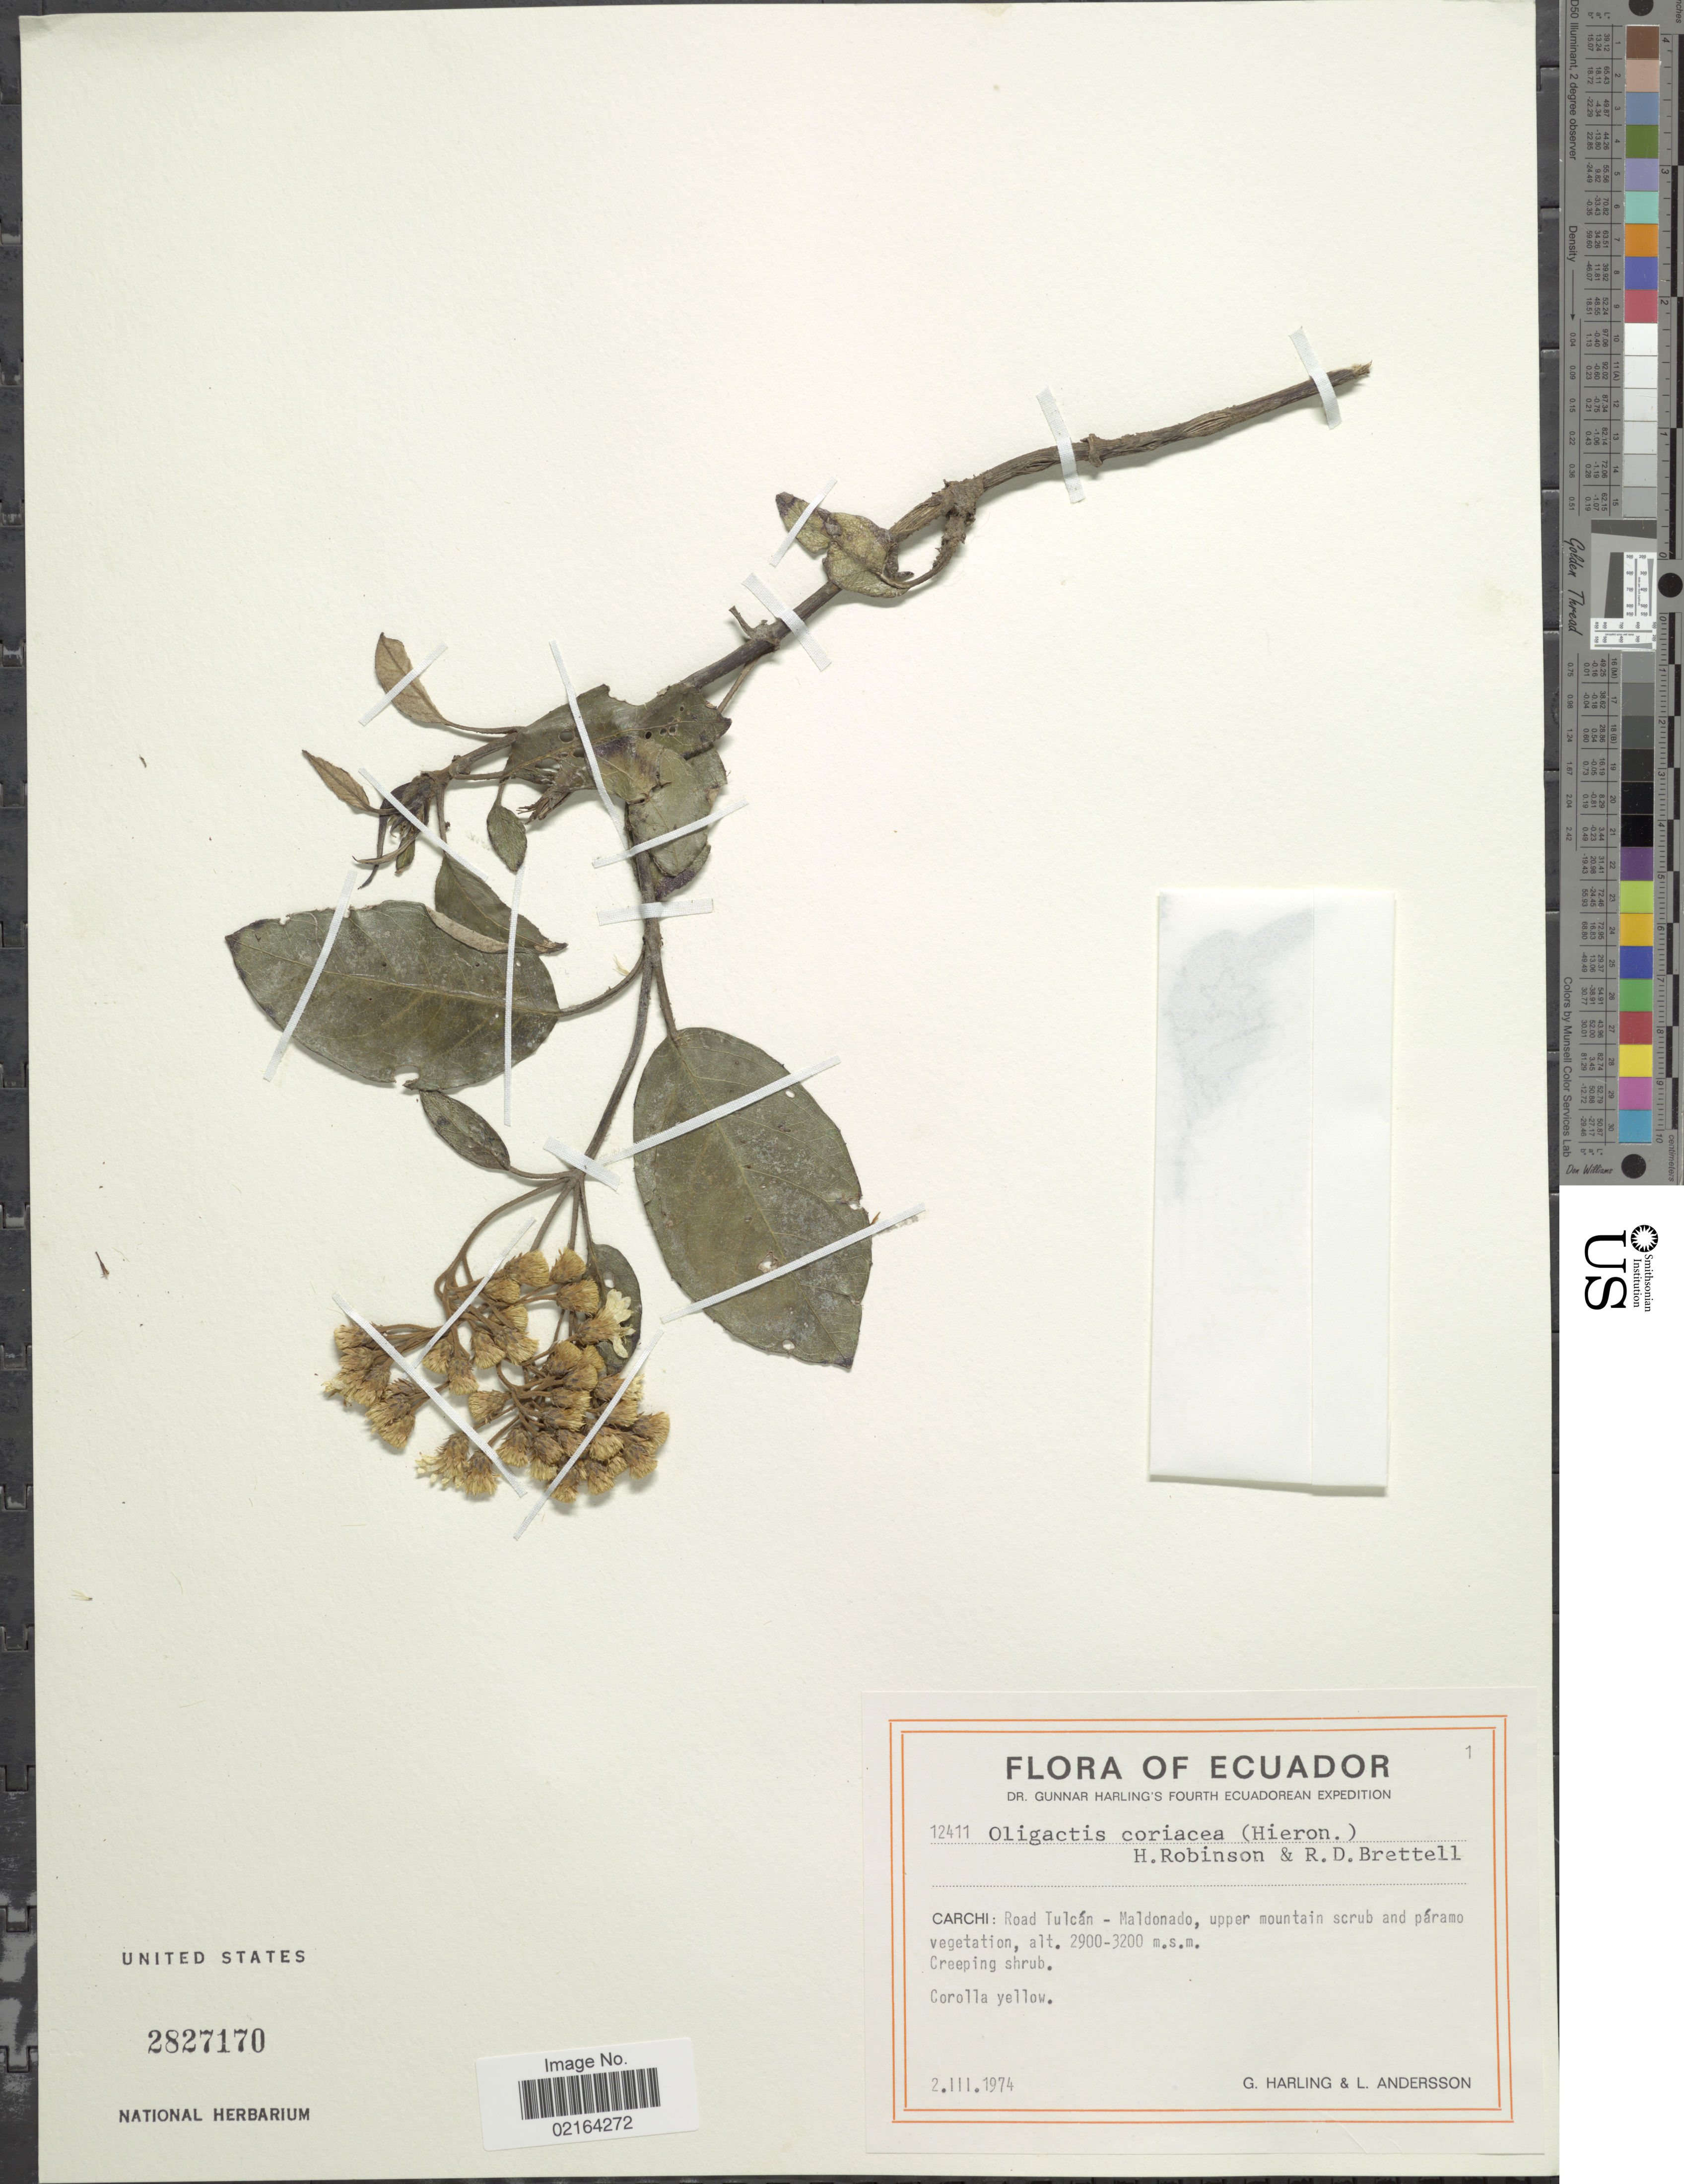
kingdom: Plantae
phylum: Tracheophyta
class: Magnoliopsida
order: Asterales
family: Asteraceae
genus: Sampera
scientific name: Sampera coriacea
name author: (Hieron.) V.A. Funk & H. Rob.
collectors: G. Harling & L. Andersson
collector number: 12411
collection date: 1974-03-02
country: Ecuador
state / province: Carchi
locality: Carchi: Road Tulcan - Maldonaldo, upper mountain scrub and paramo vegetation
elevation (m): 2900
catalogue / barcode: US 2827170